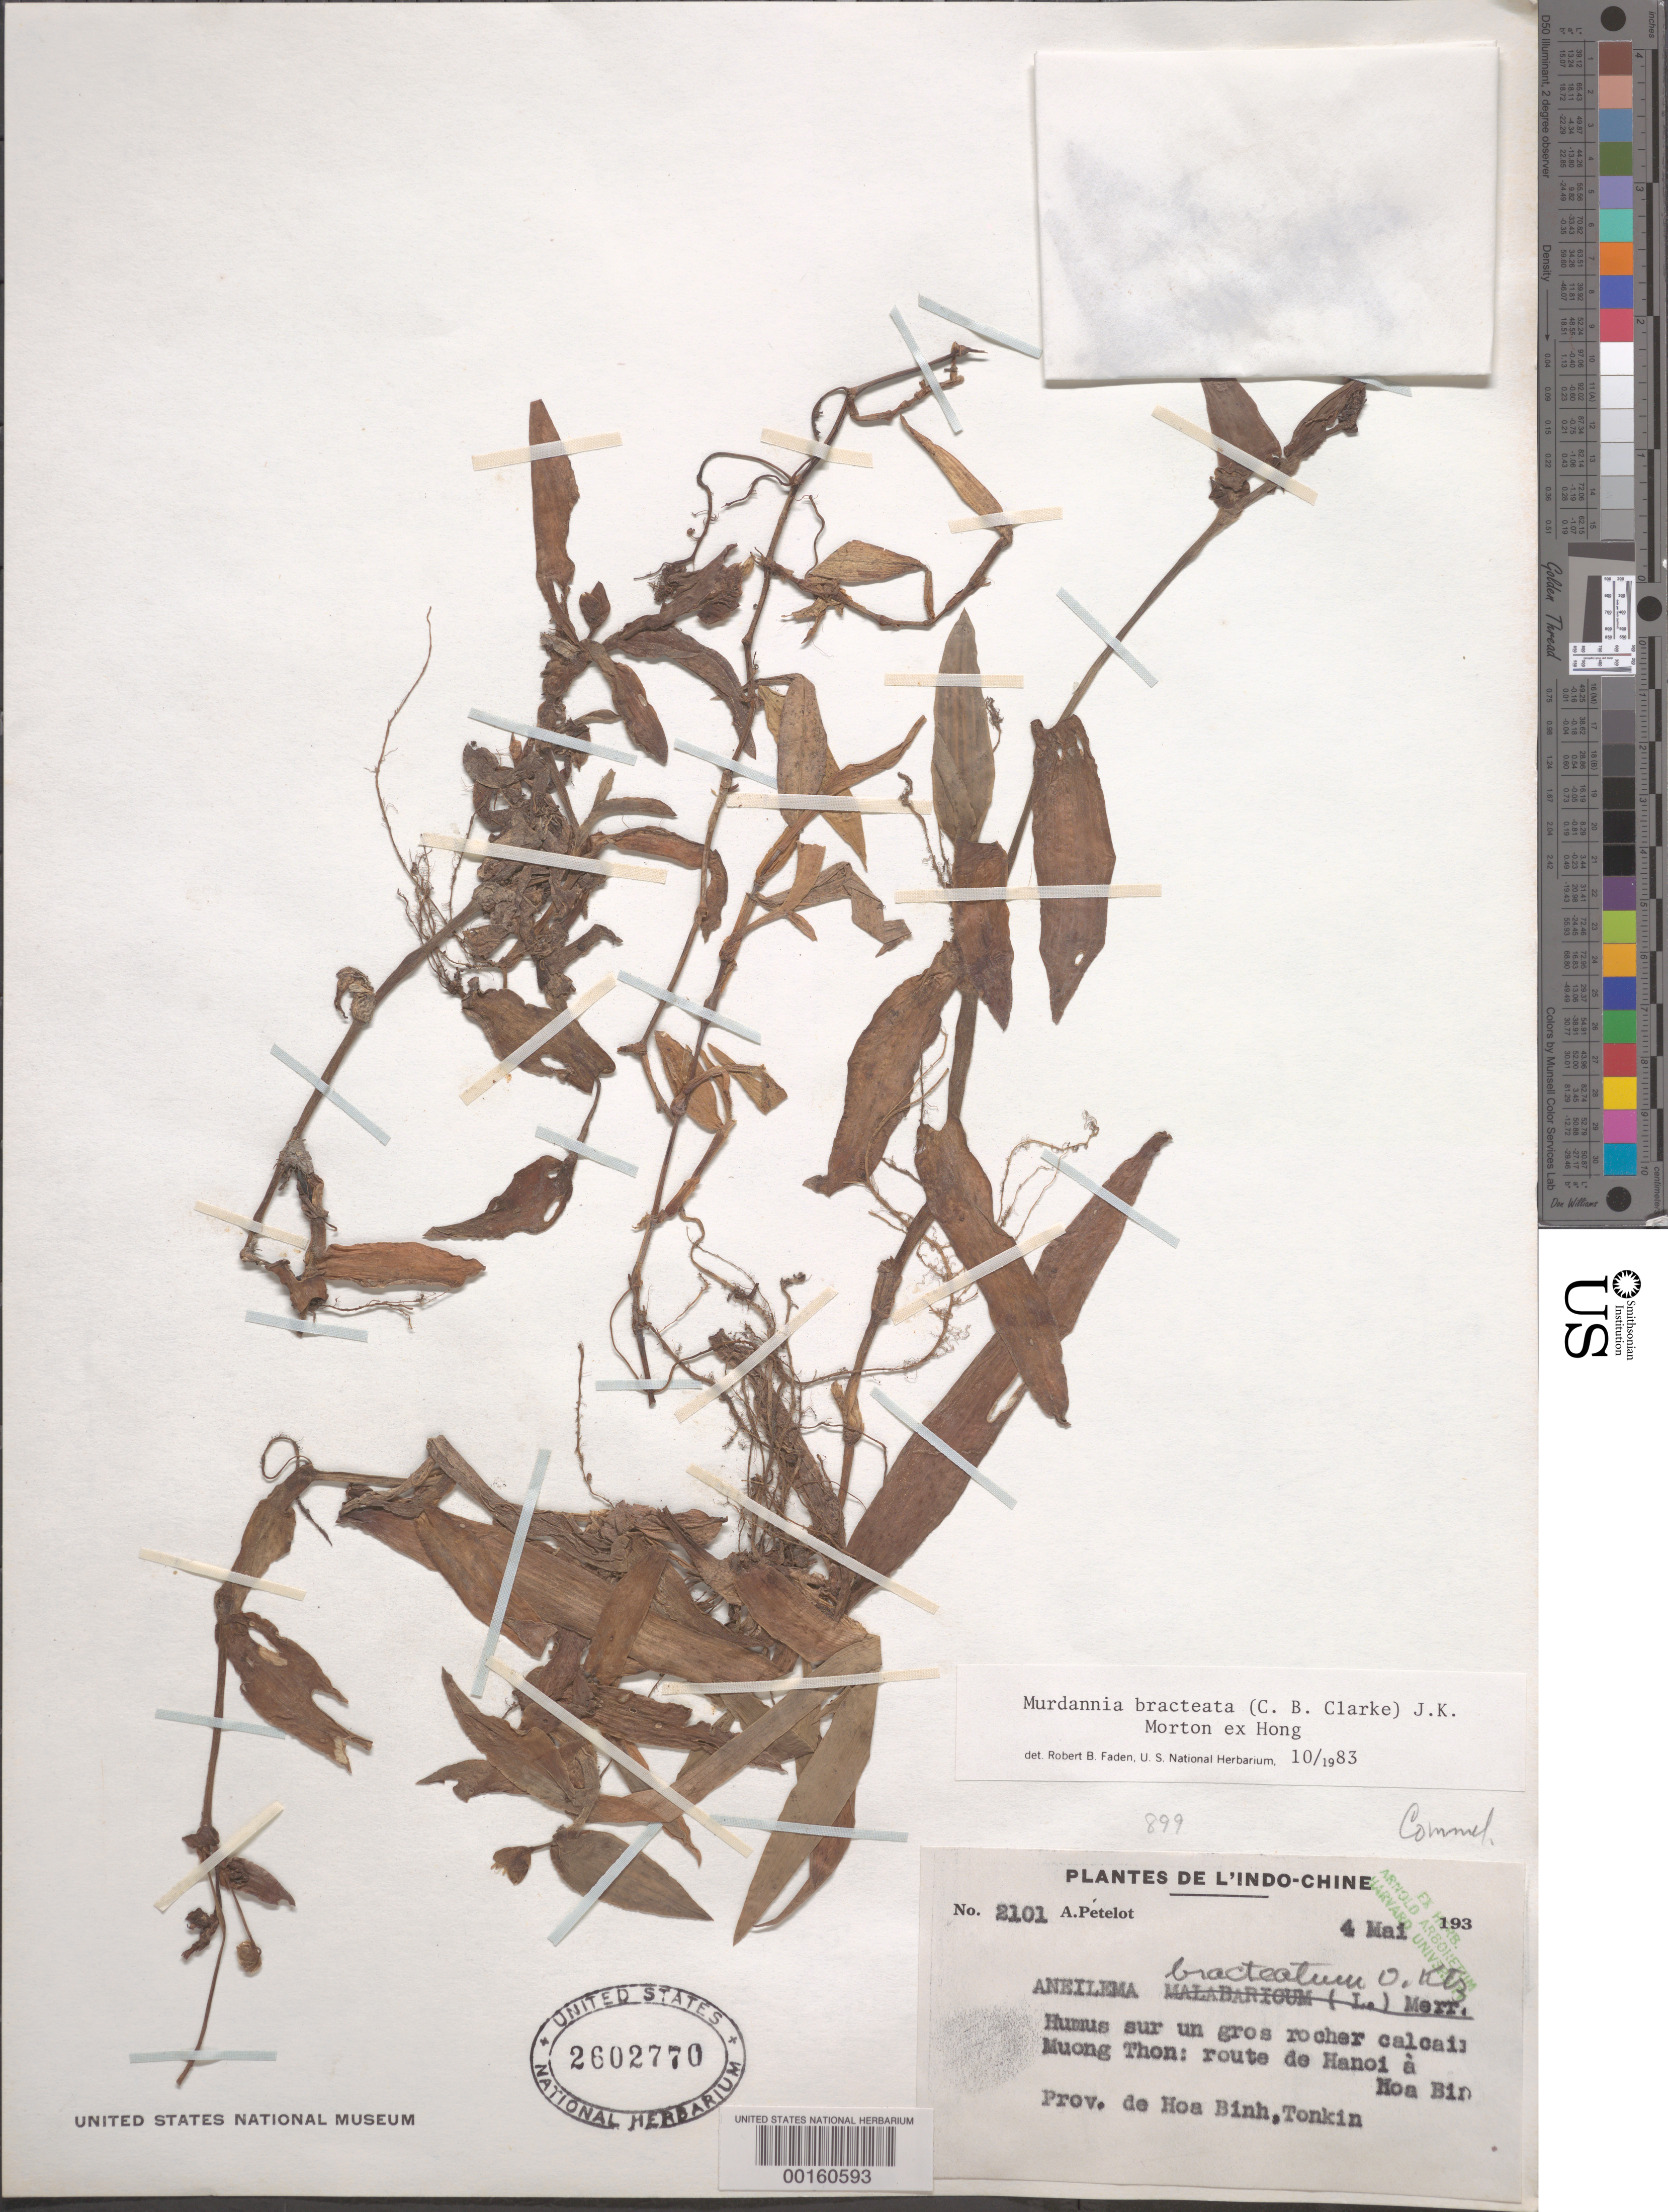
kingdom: Plantae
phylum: Tracheophyta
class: Liliopsida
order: Commelinales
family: Commelinaceae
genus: Murdannia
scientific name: Murdannia bracteata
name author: (C.B. Clarke) J.K. Morton ex D.Y. Hong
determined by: Faden, Robert B., (US), Smithsonian Institution - National Museum of Natural History (UNITED STATES)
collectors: P. A. Pételot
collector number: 2101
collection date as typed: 04 May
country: Vietnam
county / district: Hoa Bintt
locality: Muong thon; tonkin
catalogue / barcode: US 2602770